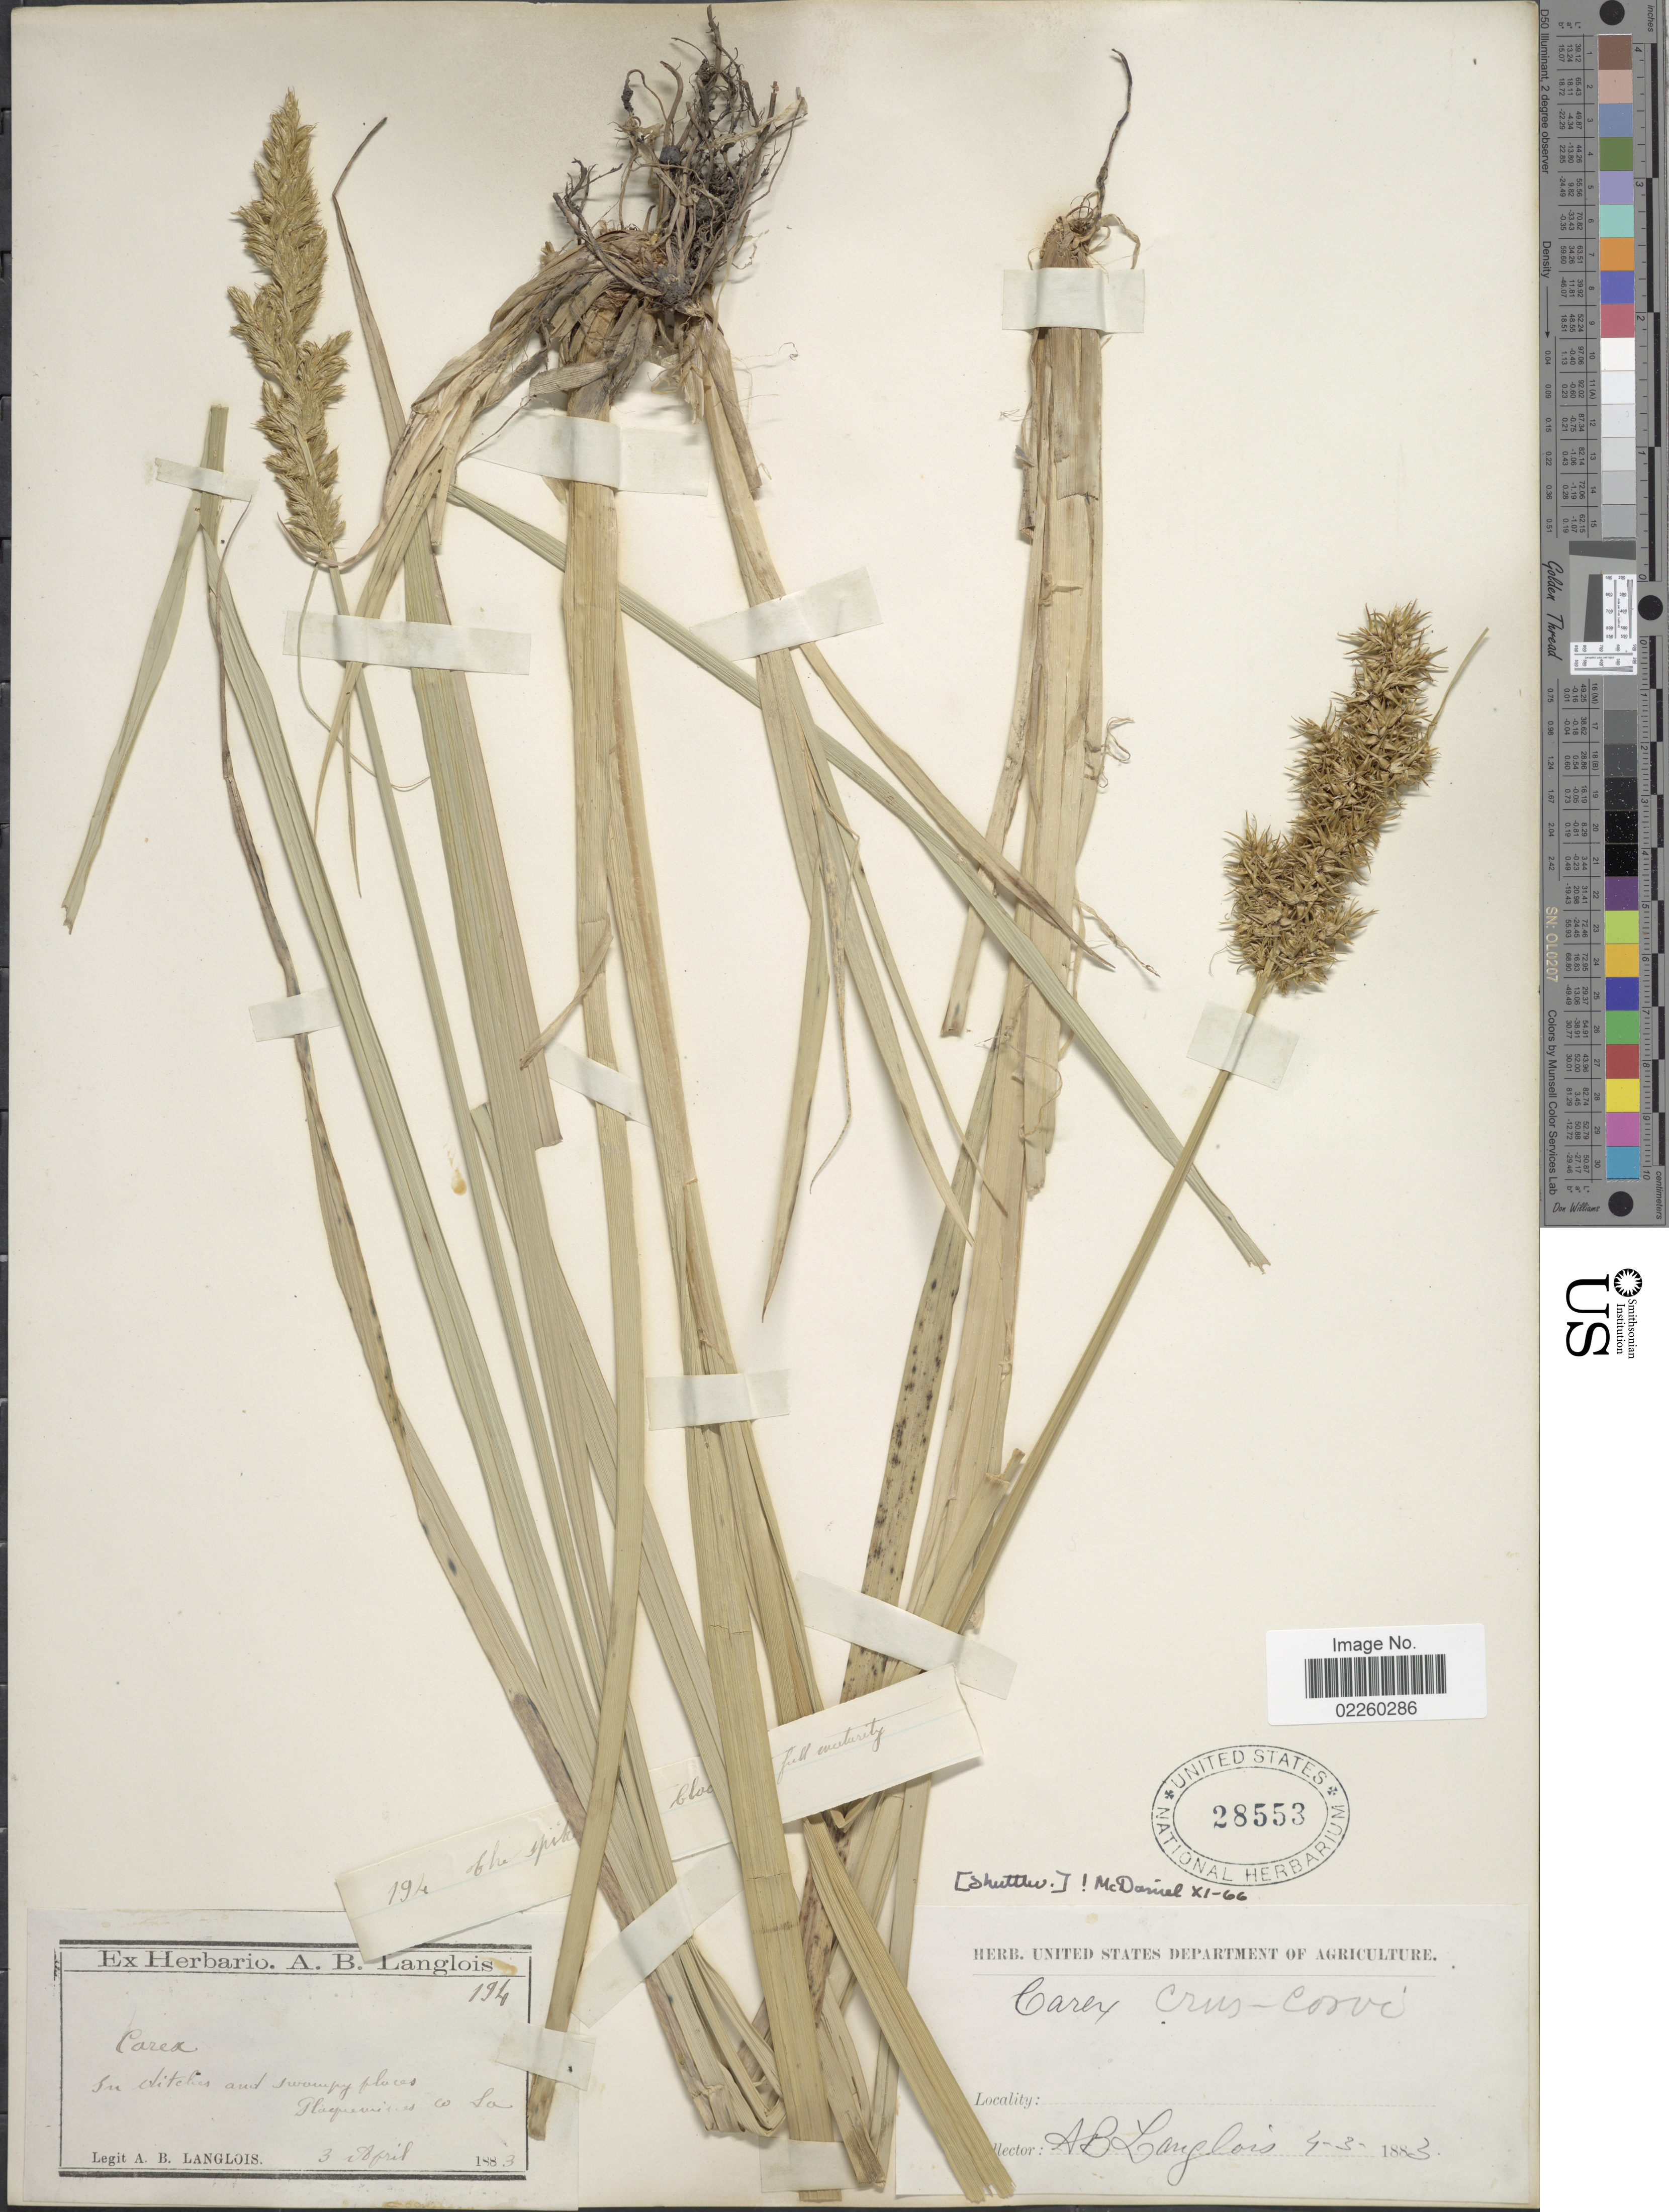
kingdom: Plantae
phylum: Tracheophyta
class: Liliopsida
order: Poales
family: Cyperaceae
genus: Carex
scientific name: Carex crus-corvi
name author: Shuttlew. ex Kunze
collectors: A. Langlois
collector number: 194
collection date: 1883-04-03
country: United States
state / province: Louisiana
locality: In ditches and swampy places, Plaquemines Co.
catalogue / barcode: US 28553